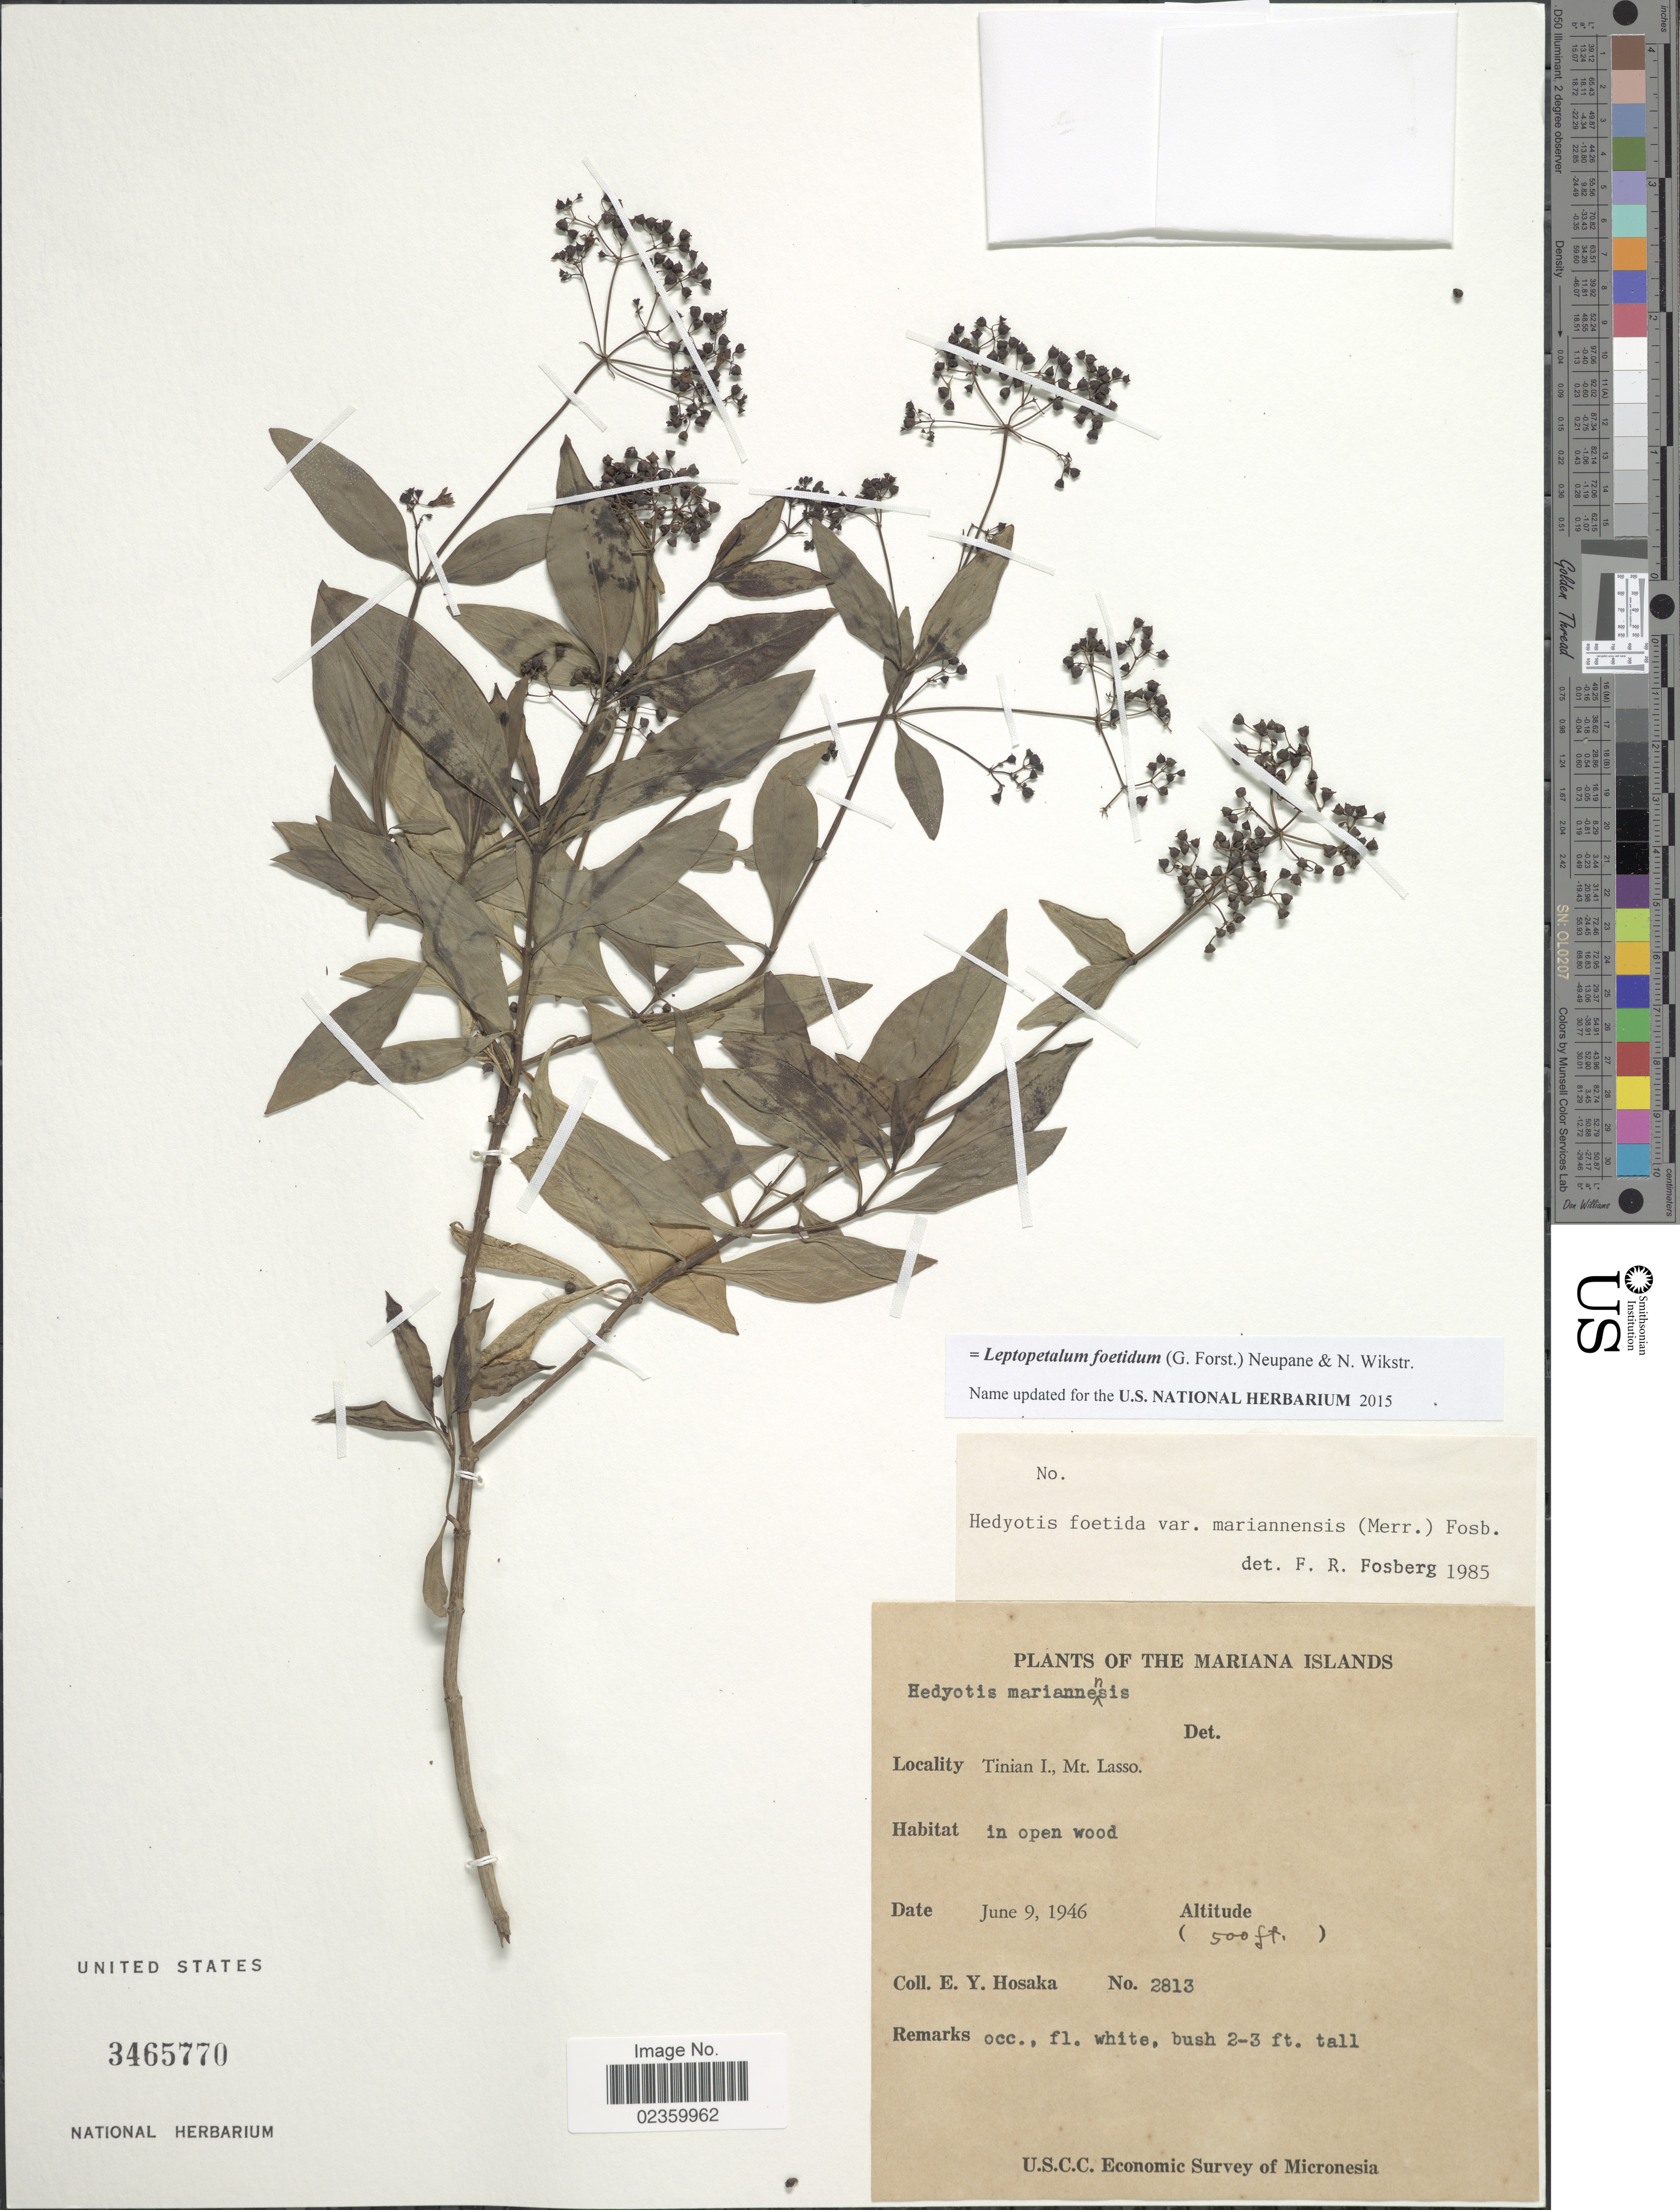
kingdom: Plantae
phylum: Tracheophyta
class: Magnoliopsida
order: Gentianales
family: Rubiaceae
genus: Leptopetalum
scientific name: Leptopetalum foetidum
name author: (G. Forst.) Neupane & N. Wikstr.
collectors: E. Y. Hosaka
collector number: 2813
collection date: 1946-06-09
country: Northern Mariana Islands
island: Tinian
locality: Tinian I., Mt. Lasso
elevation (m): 152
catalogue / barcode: US 3465770